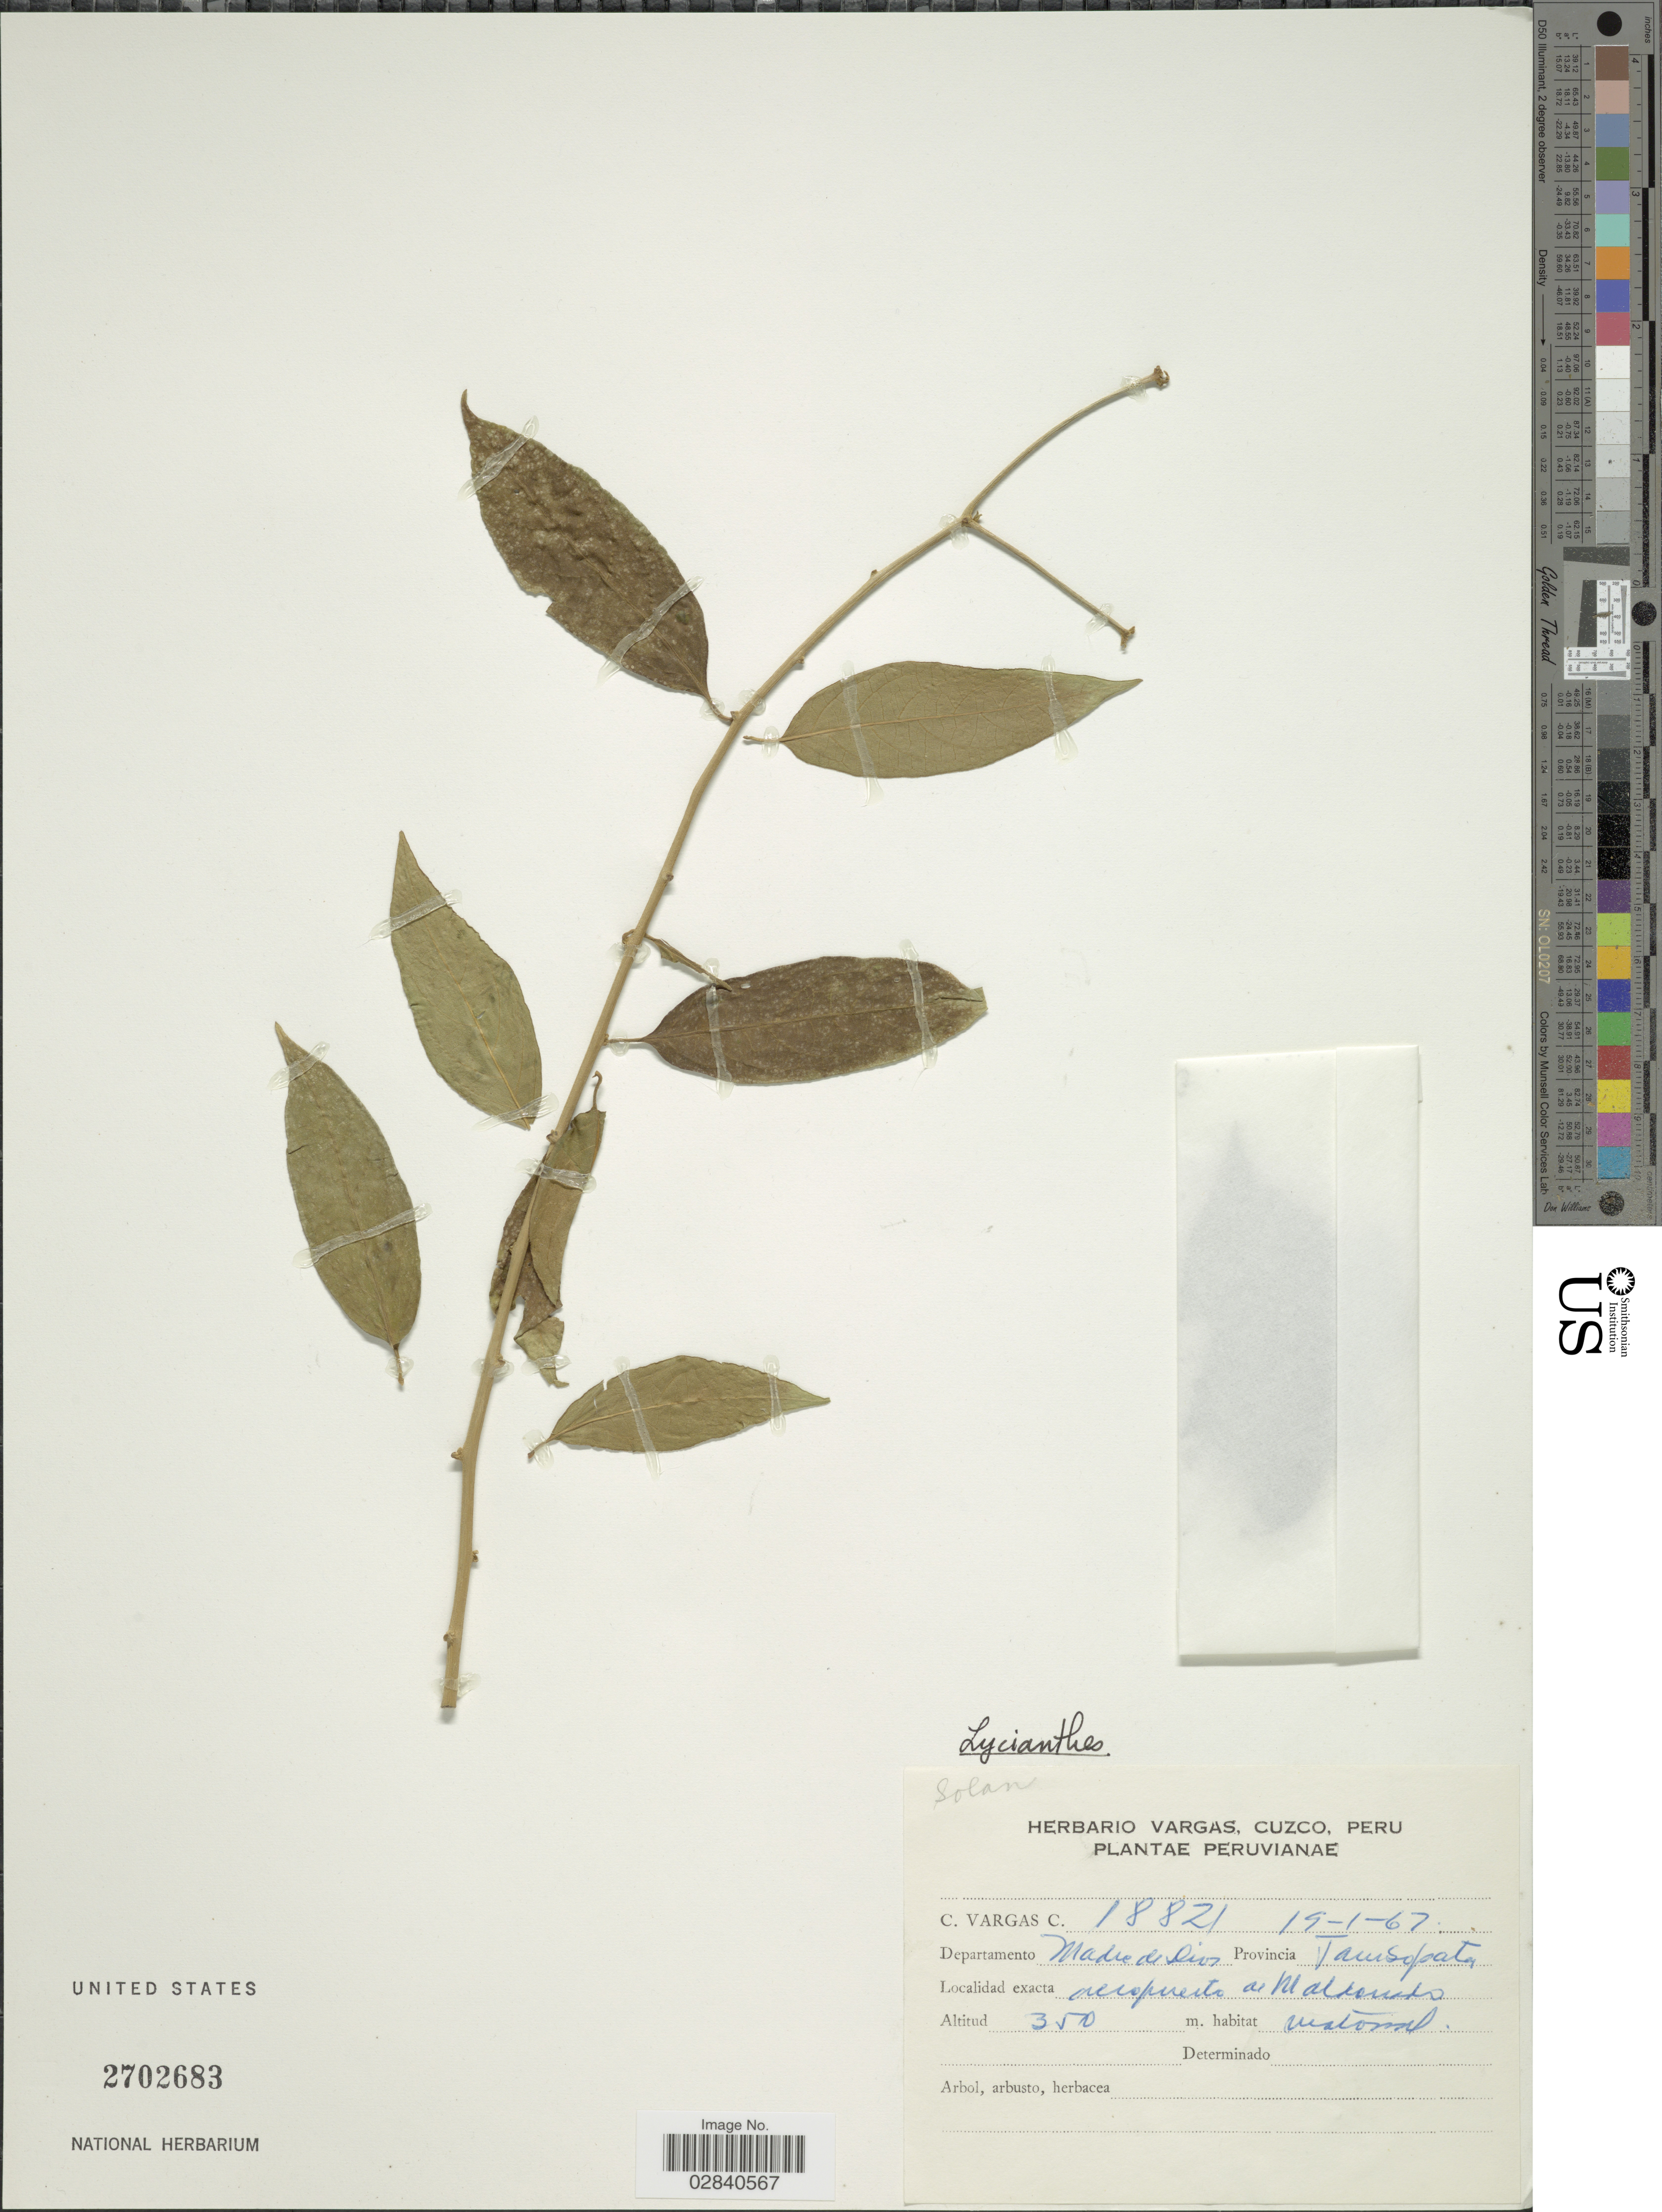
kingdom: Plantae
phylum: Tracheophyta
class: Magnoliopsida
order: Solanales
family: Solanaceae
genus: Lycianthes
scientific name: Lycianthes sp.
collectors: C. Vargas Calderón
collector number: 18821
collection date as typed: Transcribed d/m/y: 19/1/67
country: Peru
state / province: Madre de Dios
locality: Departamento Madre de Dios, Provincia Tamsopata, aeropuerto a Maldonado.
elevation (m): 350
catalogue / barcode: US 2702683